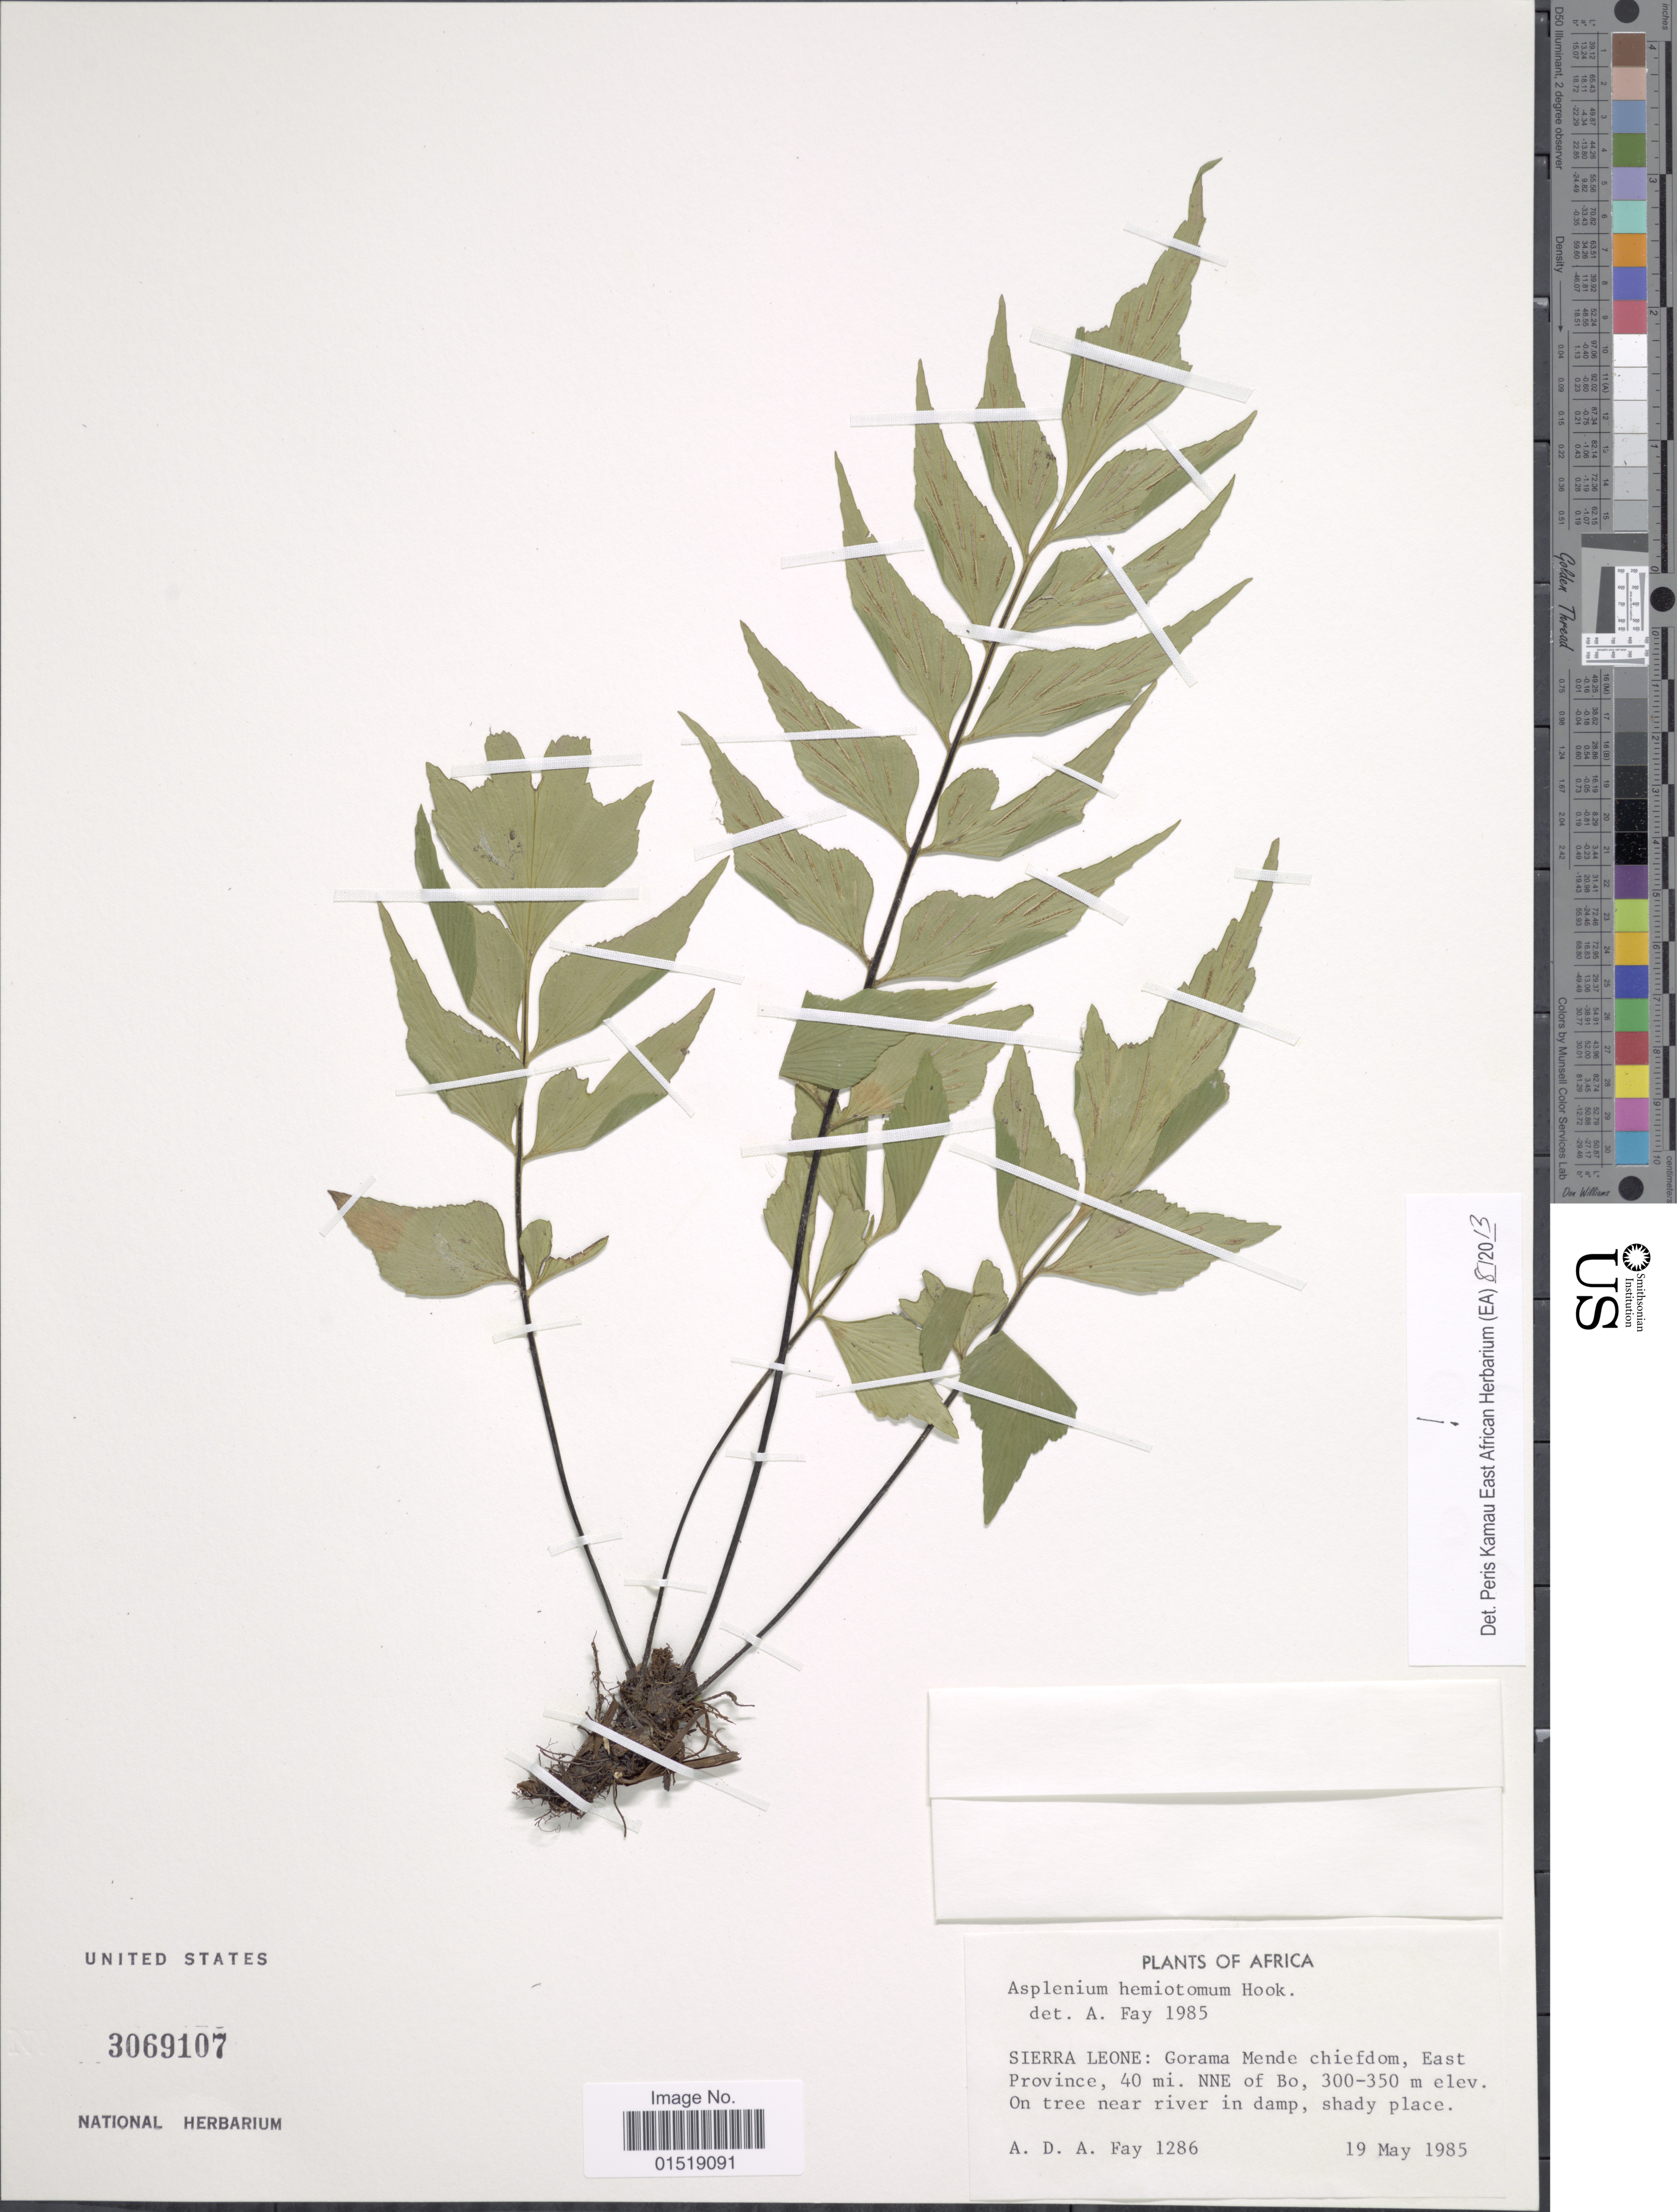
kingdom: Plantae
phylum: Tracheophyta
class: Polypodiopsida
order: Polypodiales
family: Aspleniaceae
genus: Asplenium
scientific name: Asplenium hemitomum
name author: Hieron.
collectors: A. Fay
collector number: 1286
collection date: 1985-05-19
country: Sierra Leone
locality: Gorama Mende chiefdom, East Province, 40 mi. NNE of Bo.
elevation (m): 300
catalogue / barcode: US 3069107